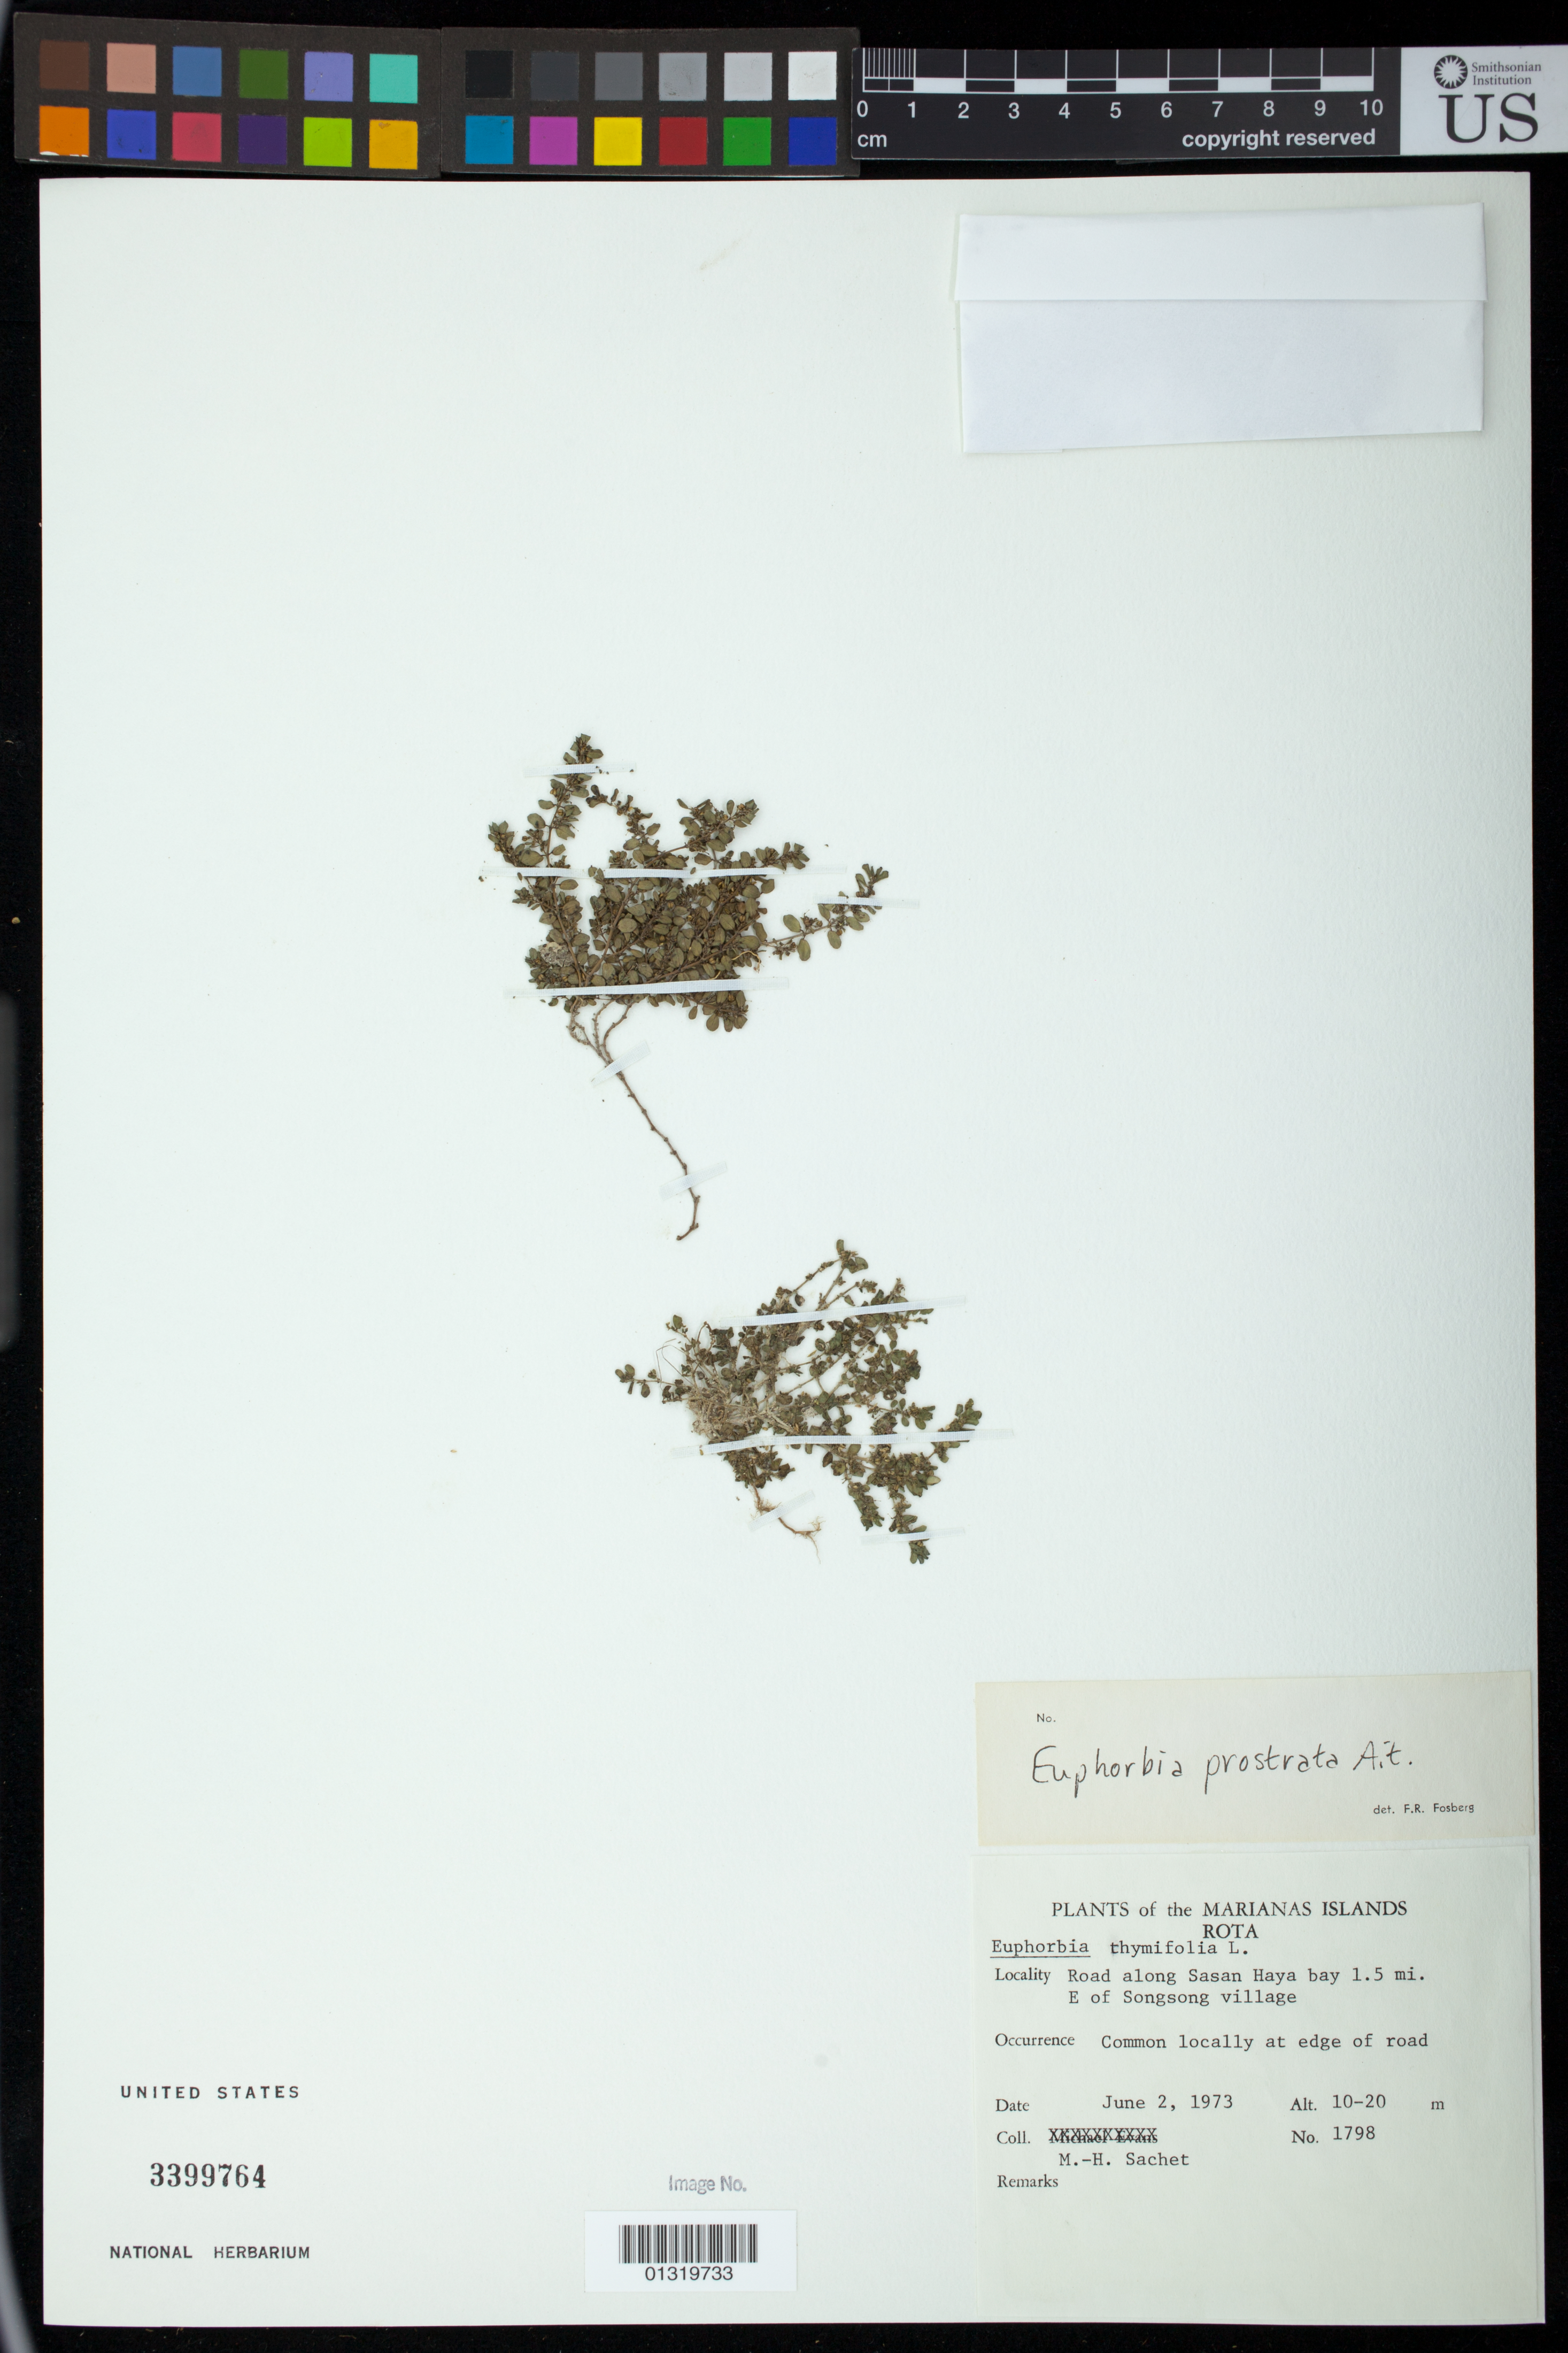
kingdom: Plantae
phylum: Tracheophyta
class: Magnoliopsida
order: Malpighiales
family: Euphorbiaceae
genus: Euphorbia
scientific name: Euphorbia prostrata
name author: Aiton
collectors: M.-H. Sachet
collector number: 1798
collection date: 1973-06-02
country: Northern Mariana Islands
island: Rota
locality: Rota; Road along Sasan Haya bay 1.5 mi. E of Songsong village.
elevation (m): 10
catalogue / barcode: US 3399764